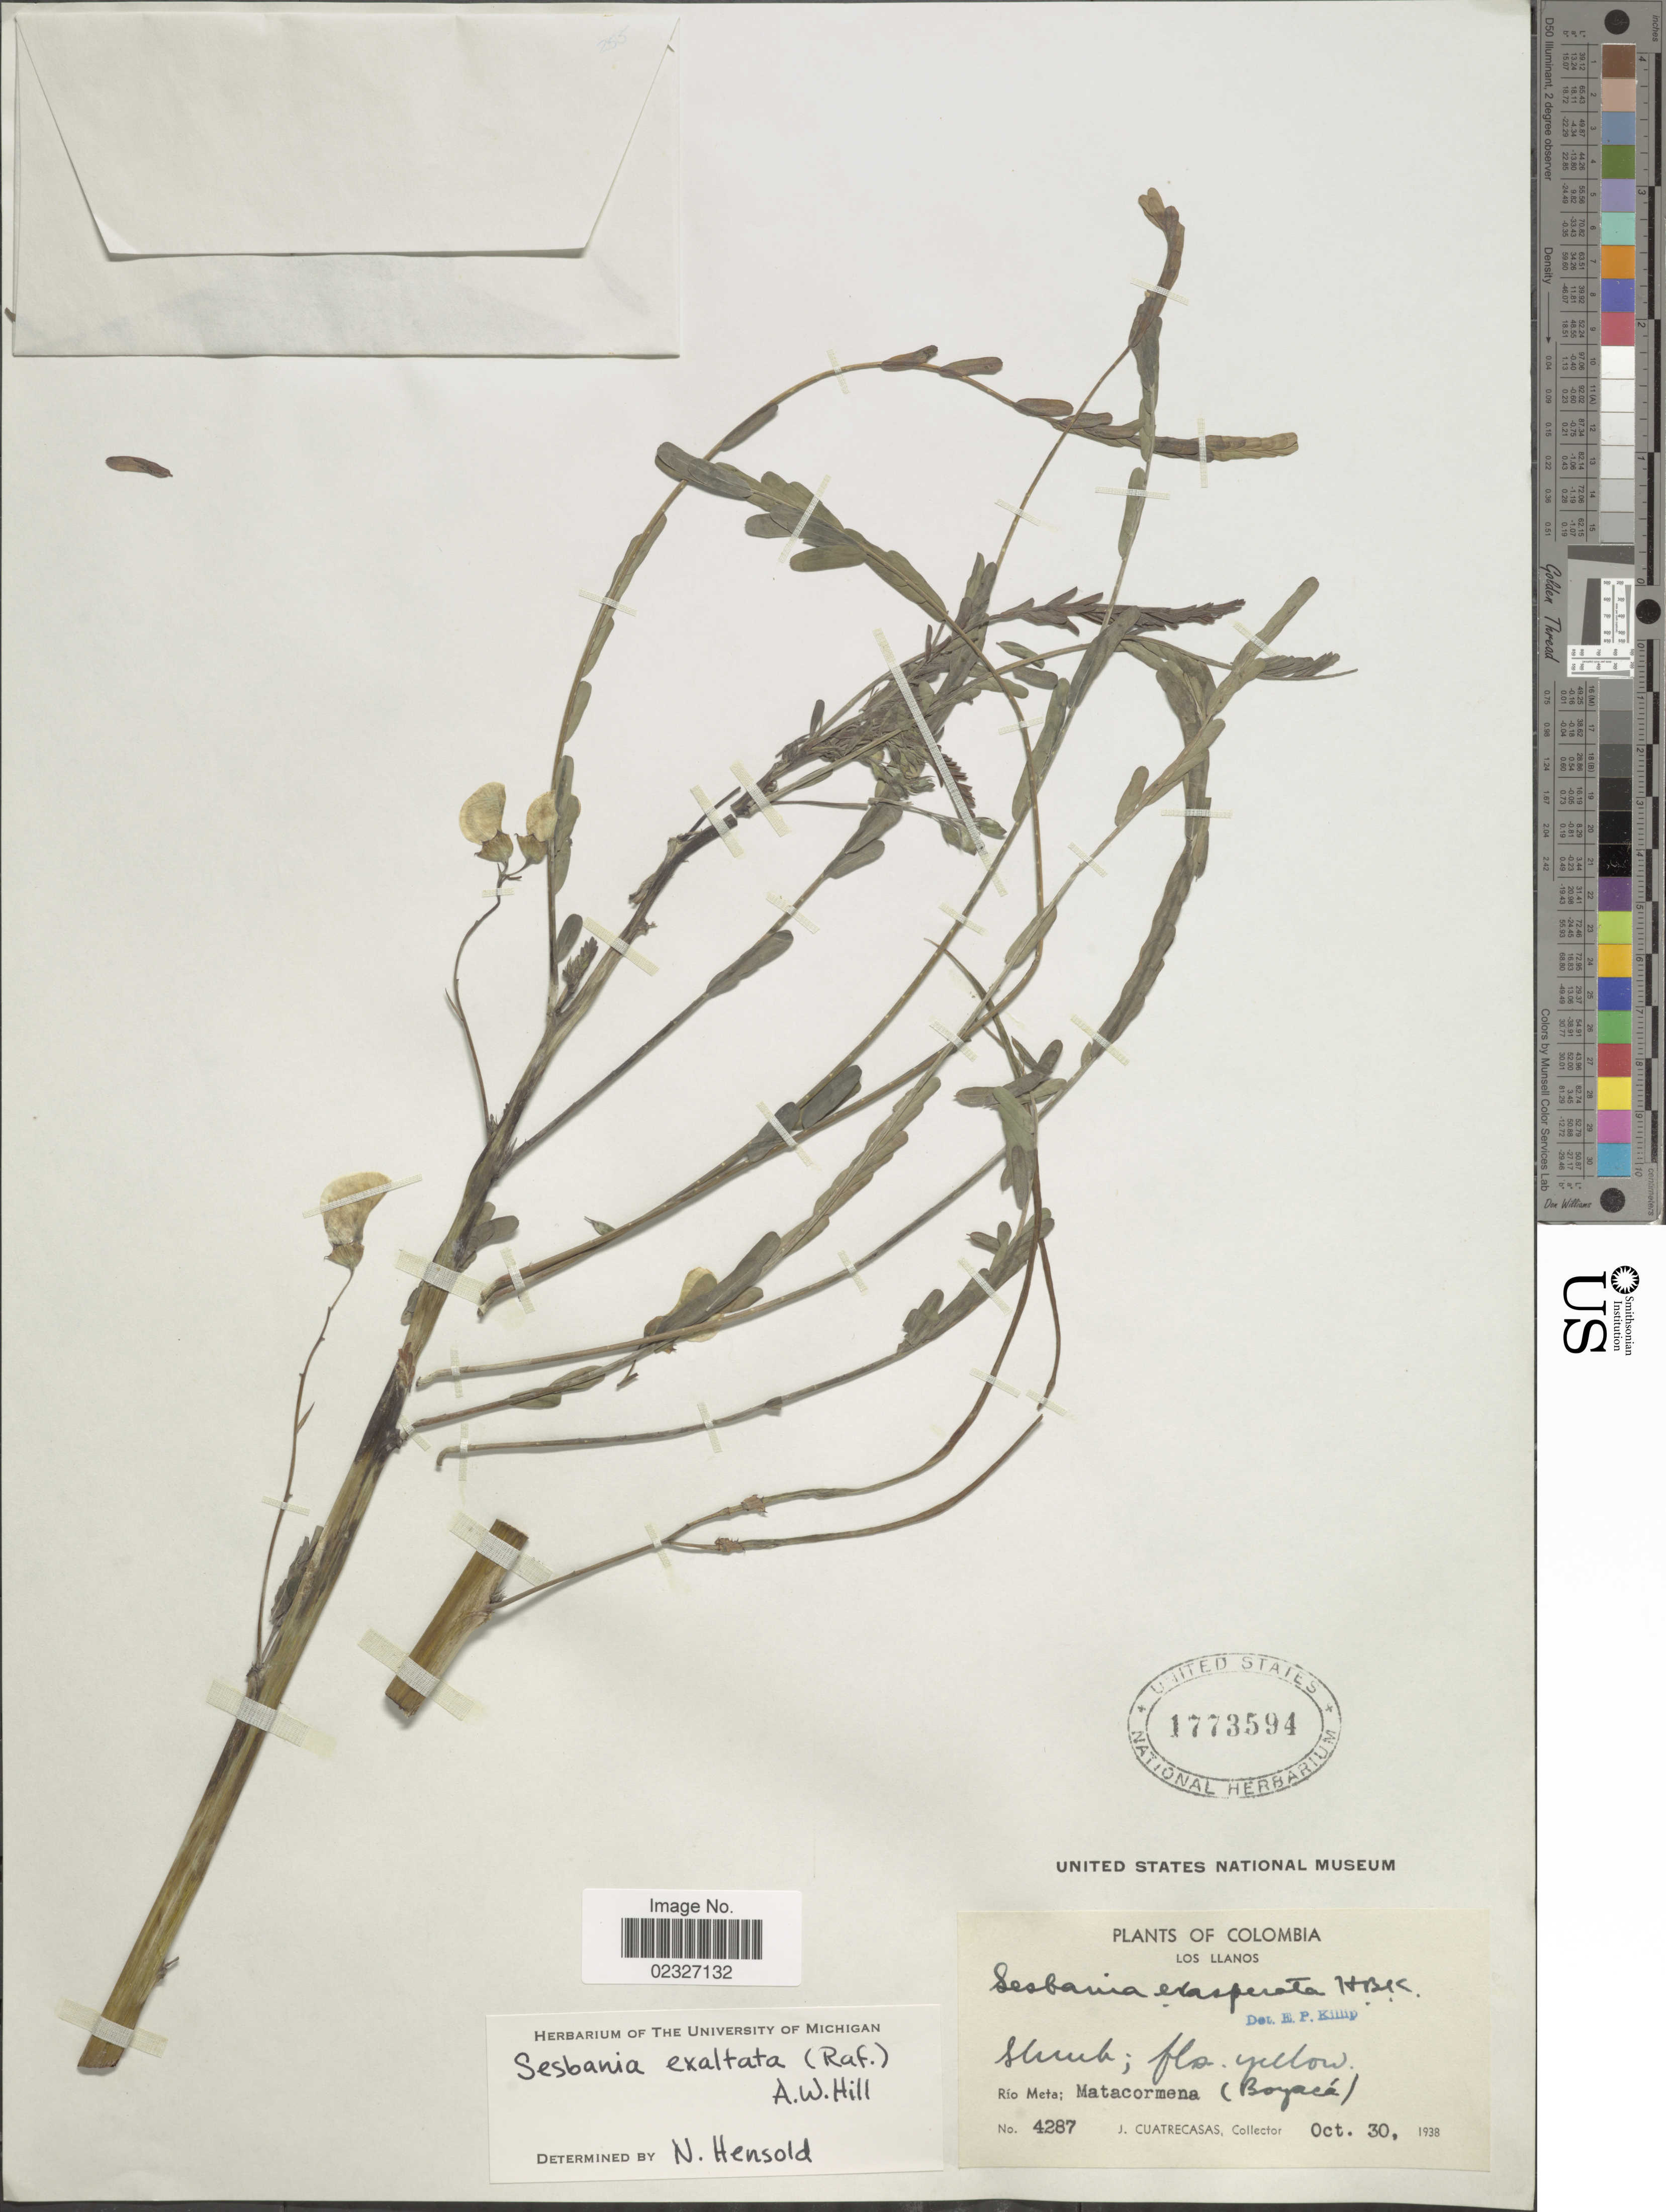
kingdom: Plantae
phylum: Tracheophyta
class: Magnoliopsida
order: Fabales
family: Fabaceae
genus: Sesbania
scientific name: Sesbania exaltata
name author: (Raf.) Cory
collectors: J. Cuatrecasas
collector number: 4287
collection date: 1938-10-30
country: Colombia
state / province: Boyacá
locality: Los Llanos, Río Meta; Matacormena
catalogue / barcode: US 1773594